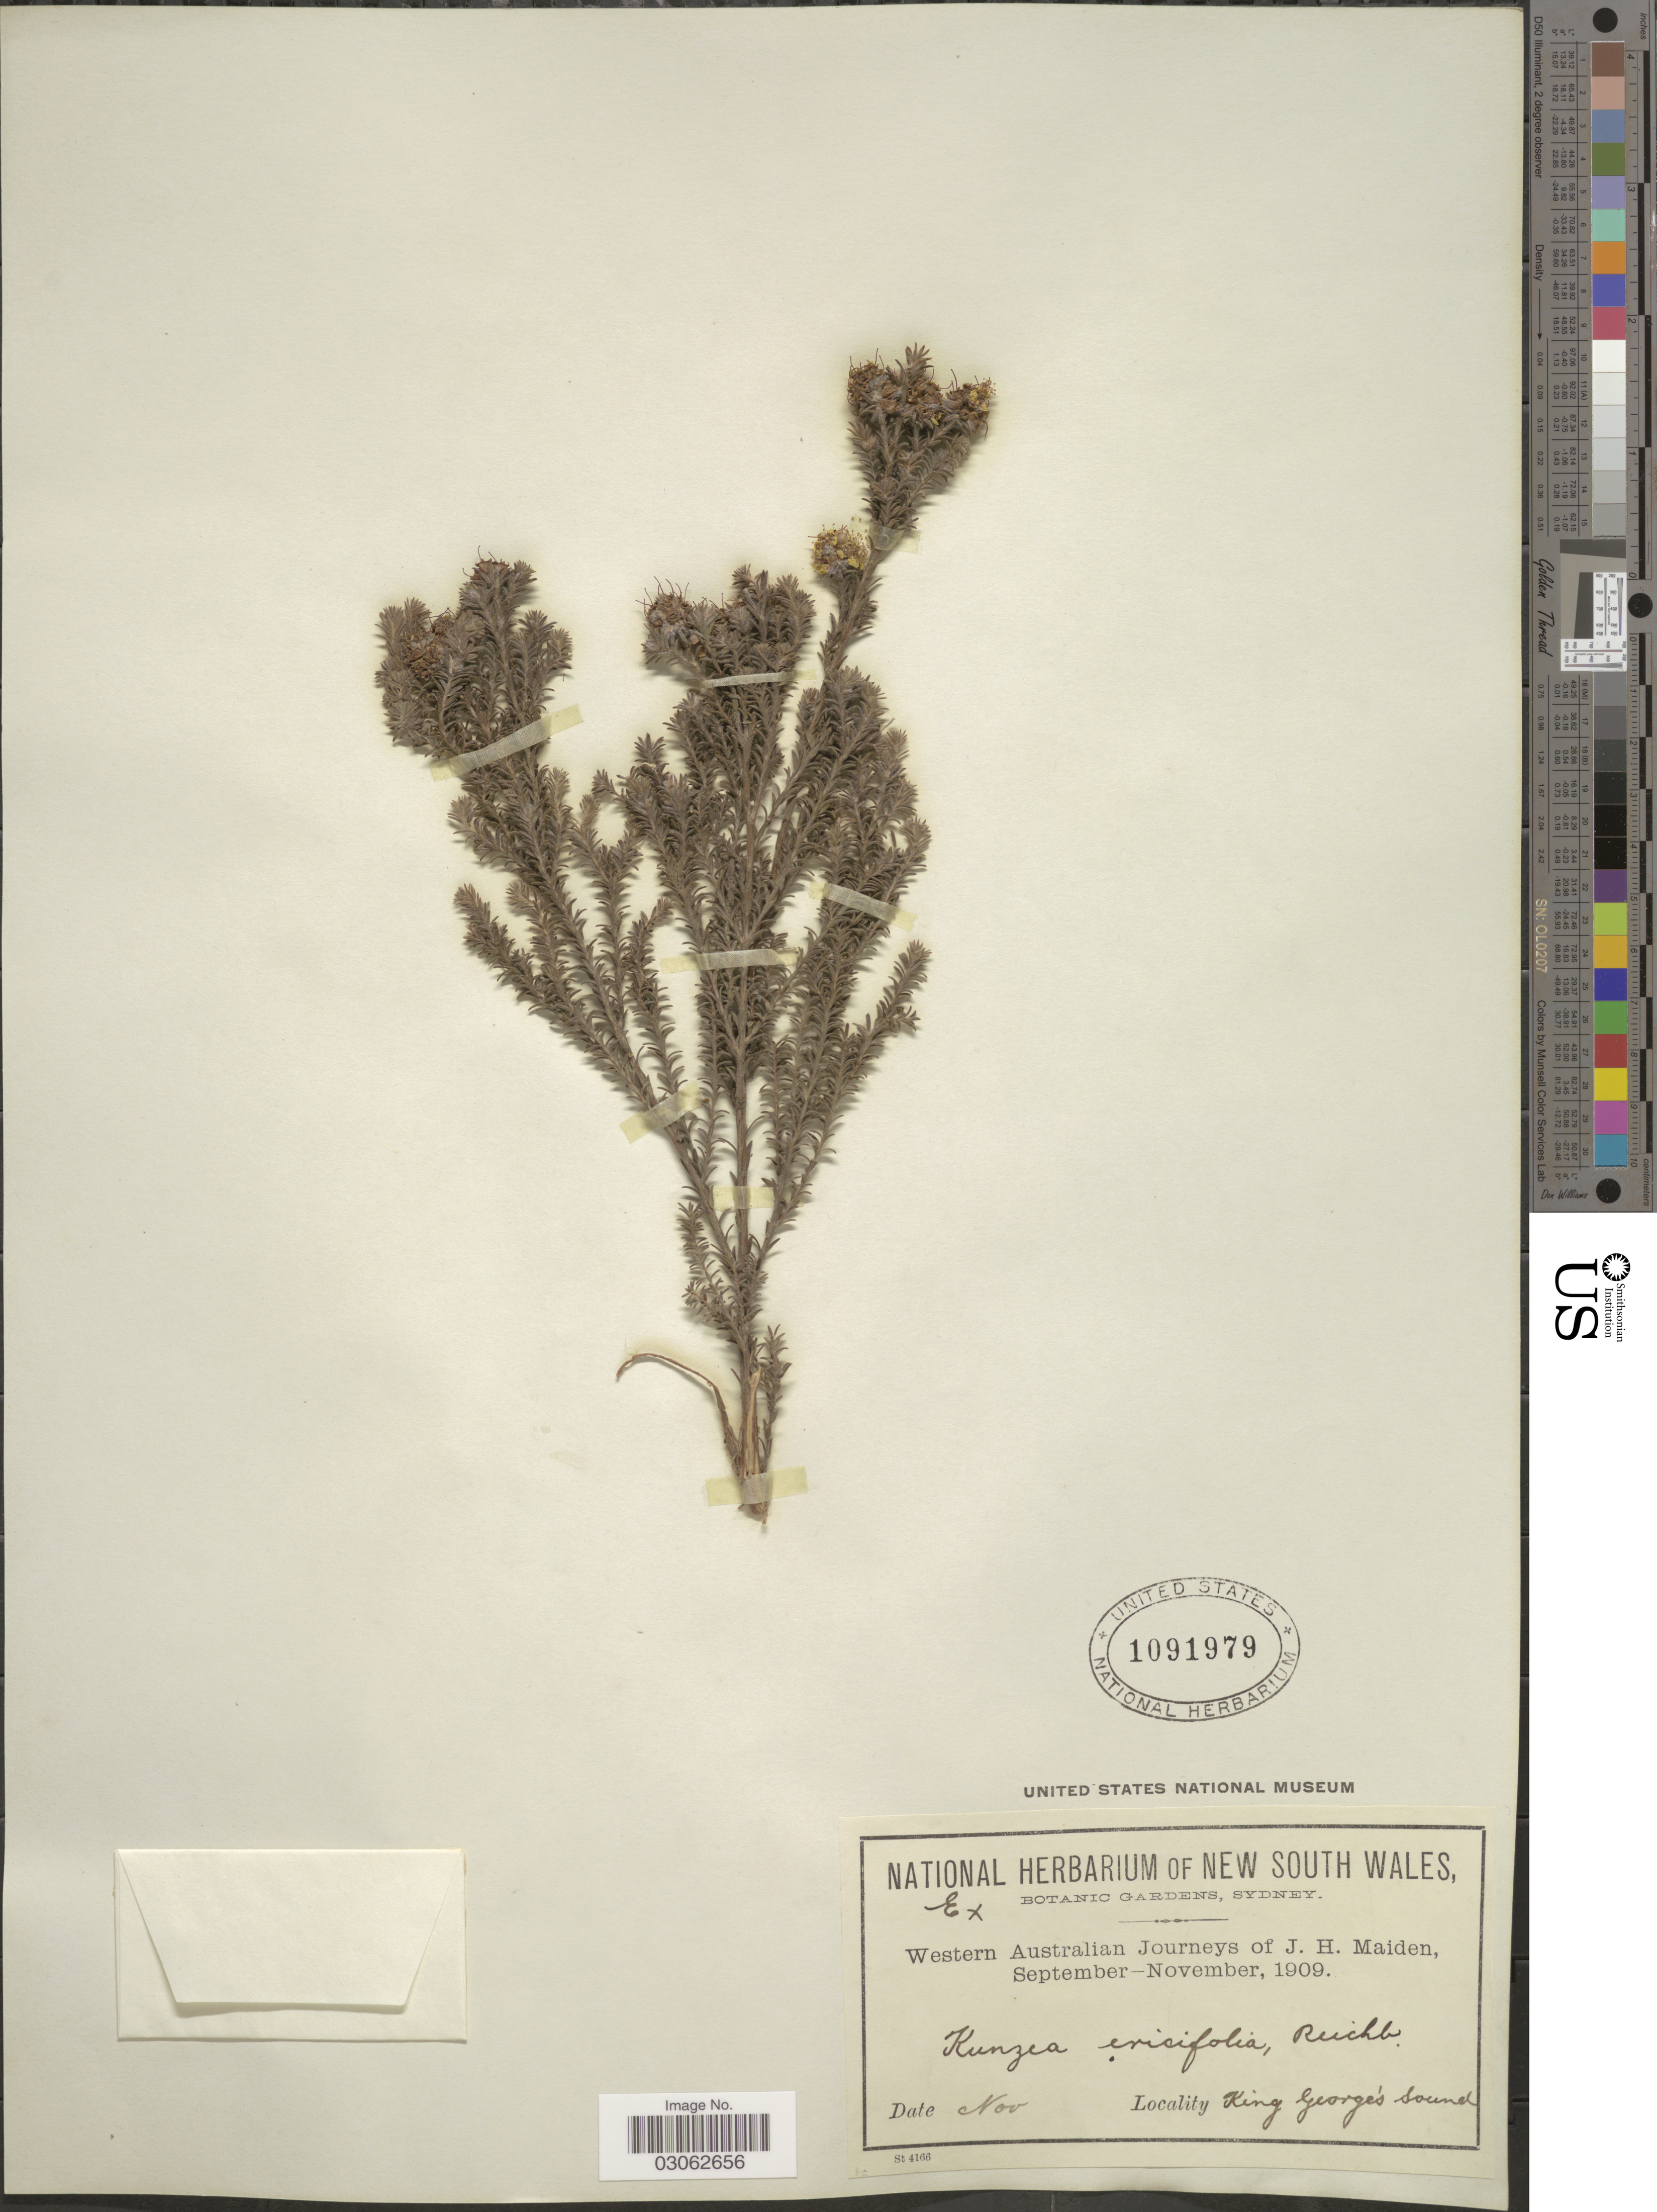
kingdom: Plantae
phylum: Tracheophyta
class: Magnoliopsida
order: Myrtales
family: Myrtaceae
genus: Kunzea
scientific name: Kunzea ericifolia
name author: (Sm.) Heynh.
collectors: J. Maiden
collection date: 1909-11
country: Australia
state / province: Western Australia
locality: King George's Sound.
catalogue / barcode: US 1091979